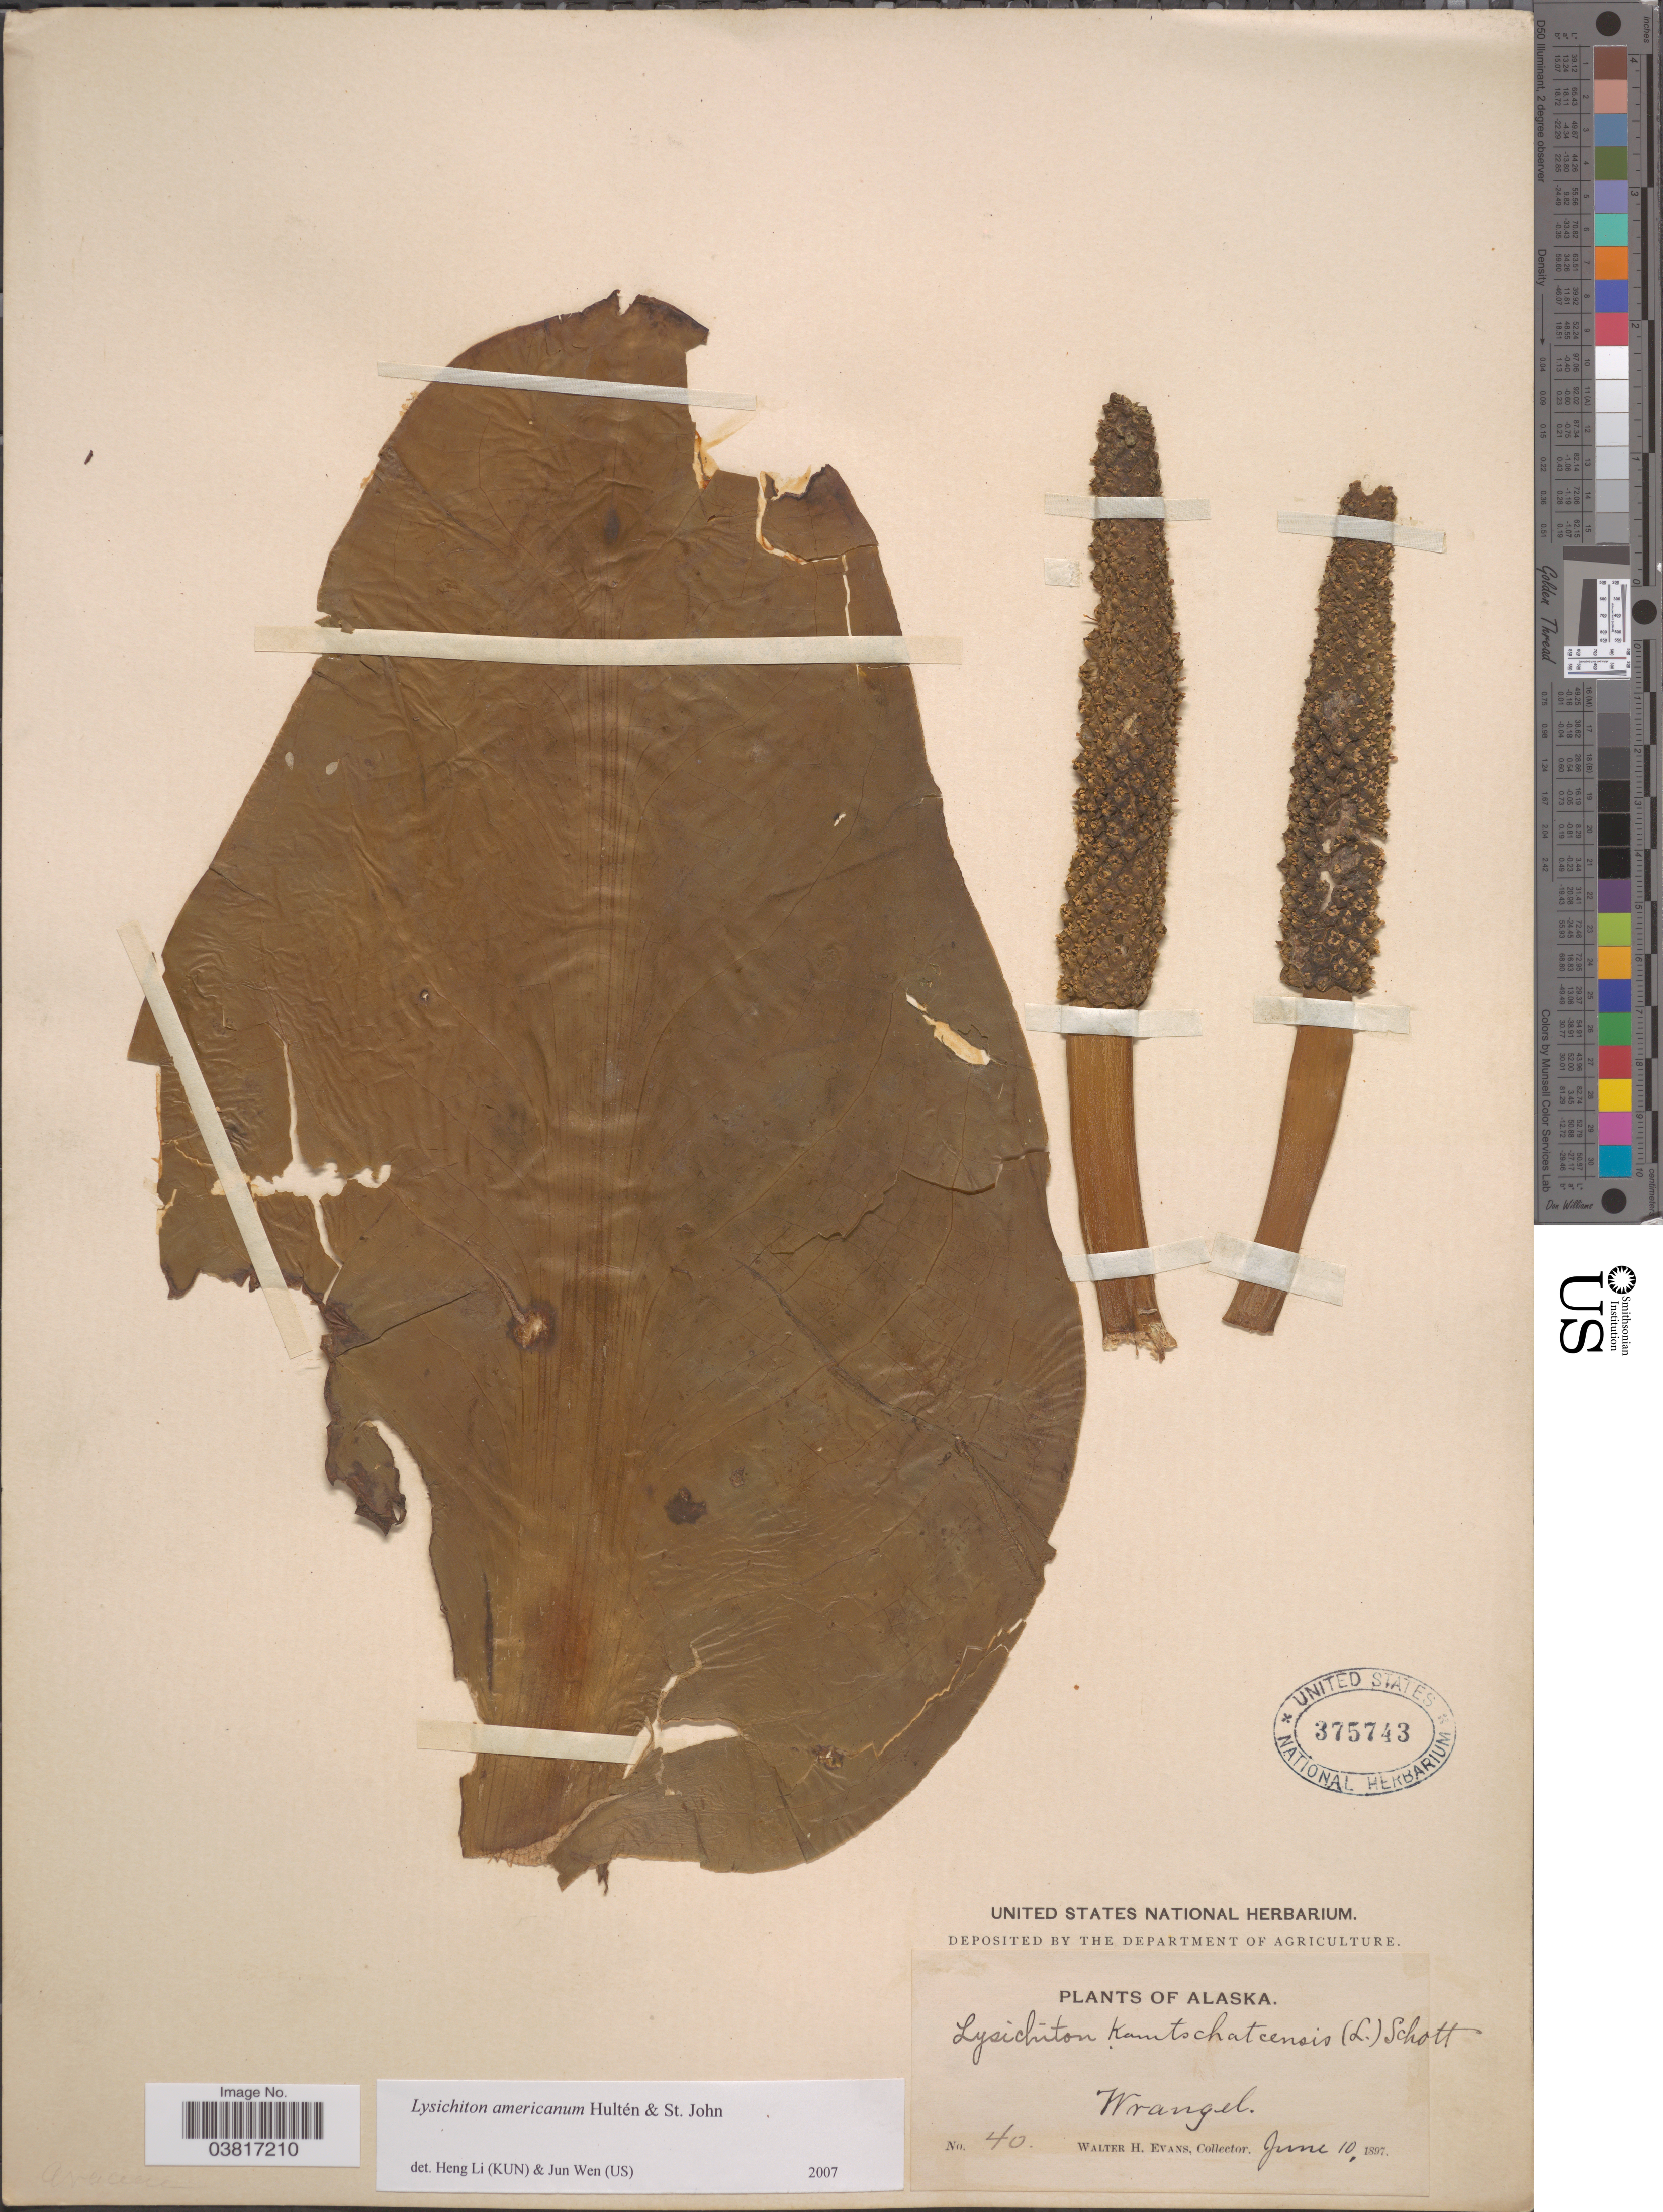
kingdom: Plantae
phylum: Tracheophyta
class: Liliopsida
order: Alismatales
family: Araceae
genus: Lysichiton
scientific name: Lysichiton americanus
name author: Hultén & H. St. John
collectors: W. H. Evans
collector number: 40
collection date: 1897-06-10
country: United States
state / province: Alaska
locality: Wrangell.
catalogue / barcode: US 375743